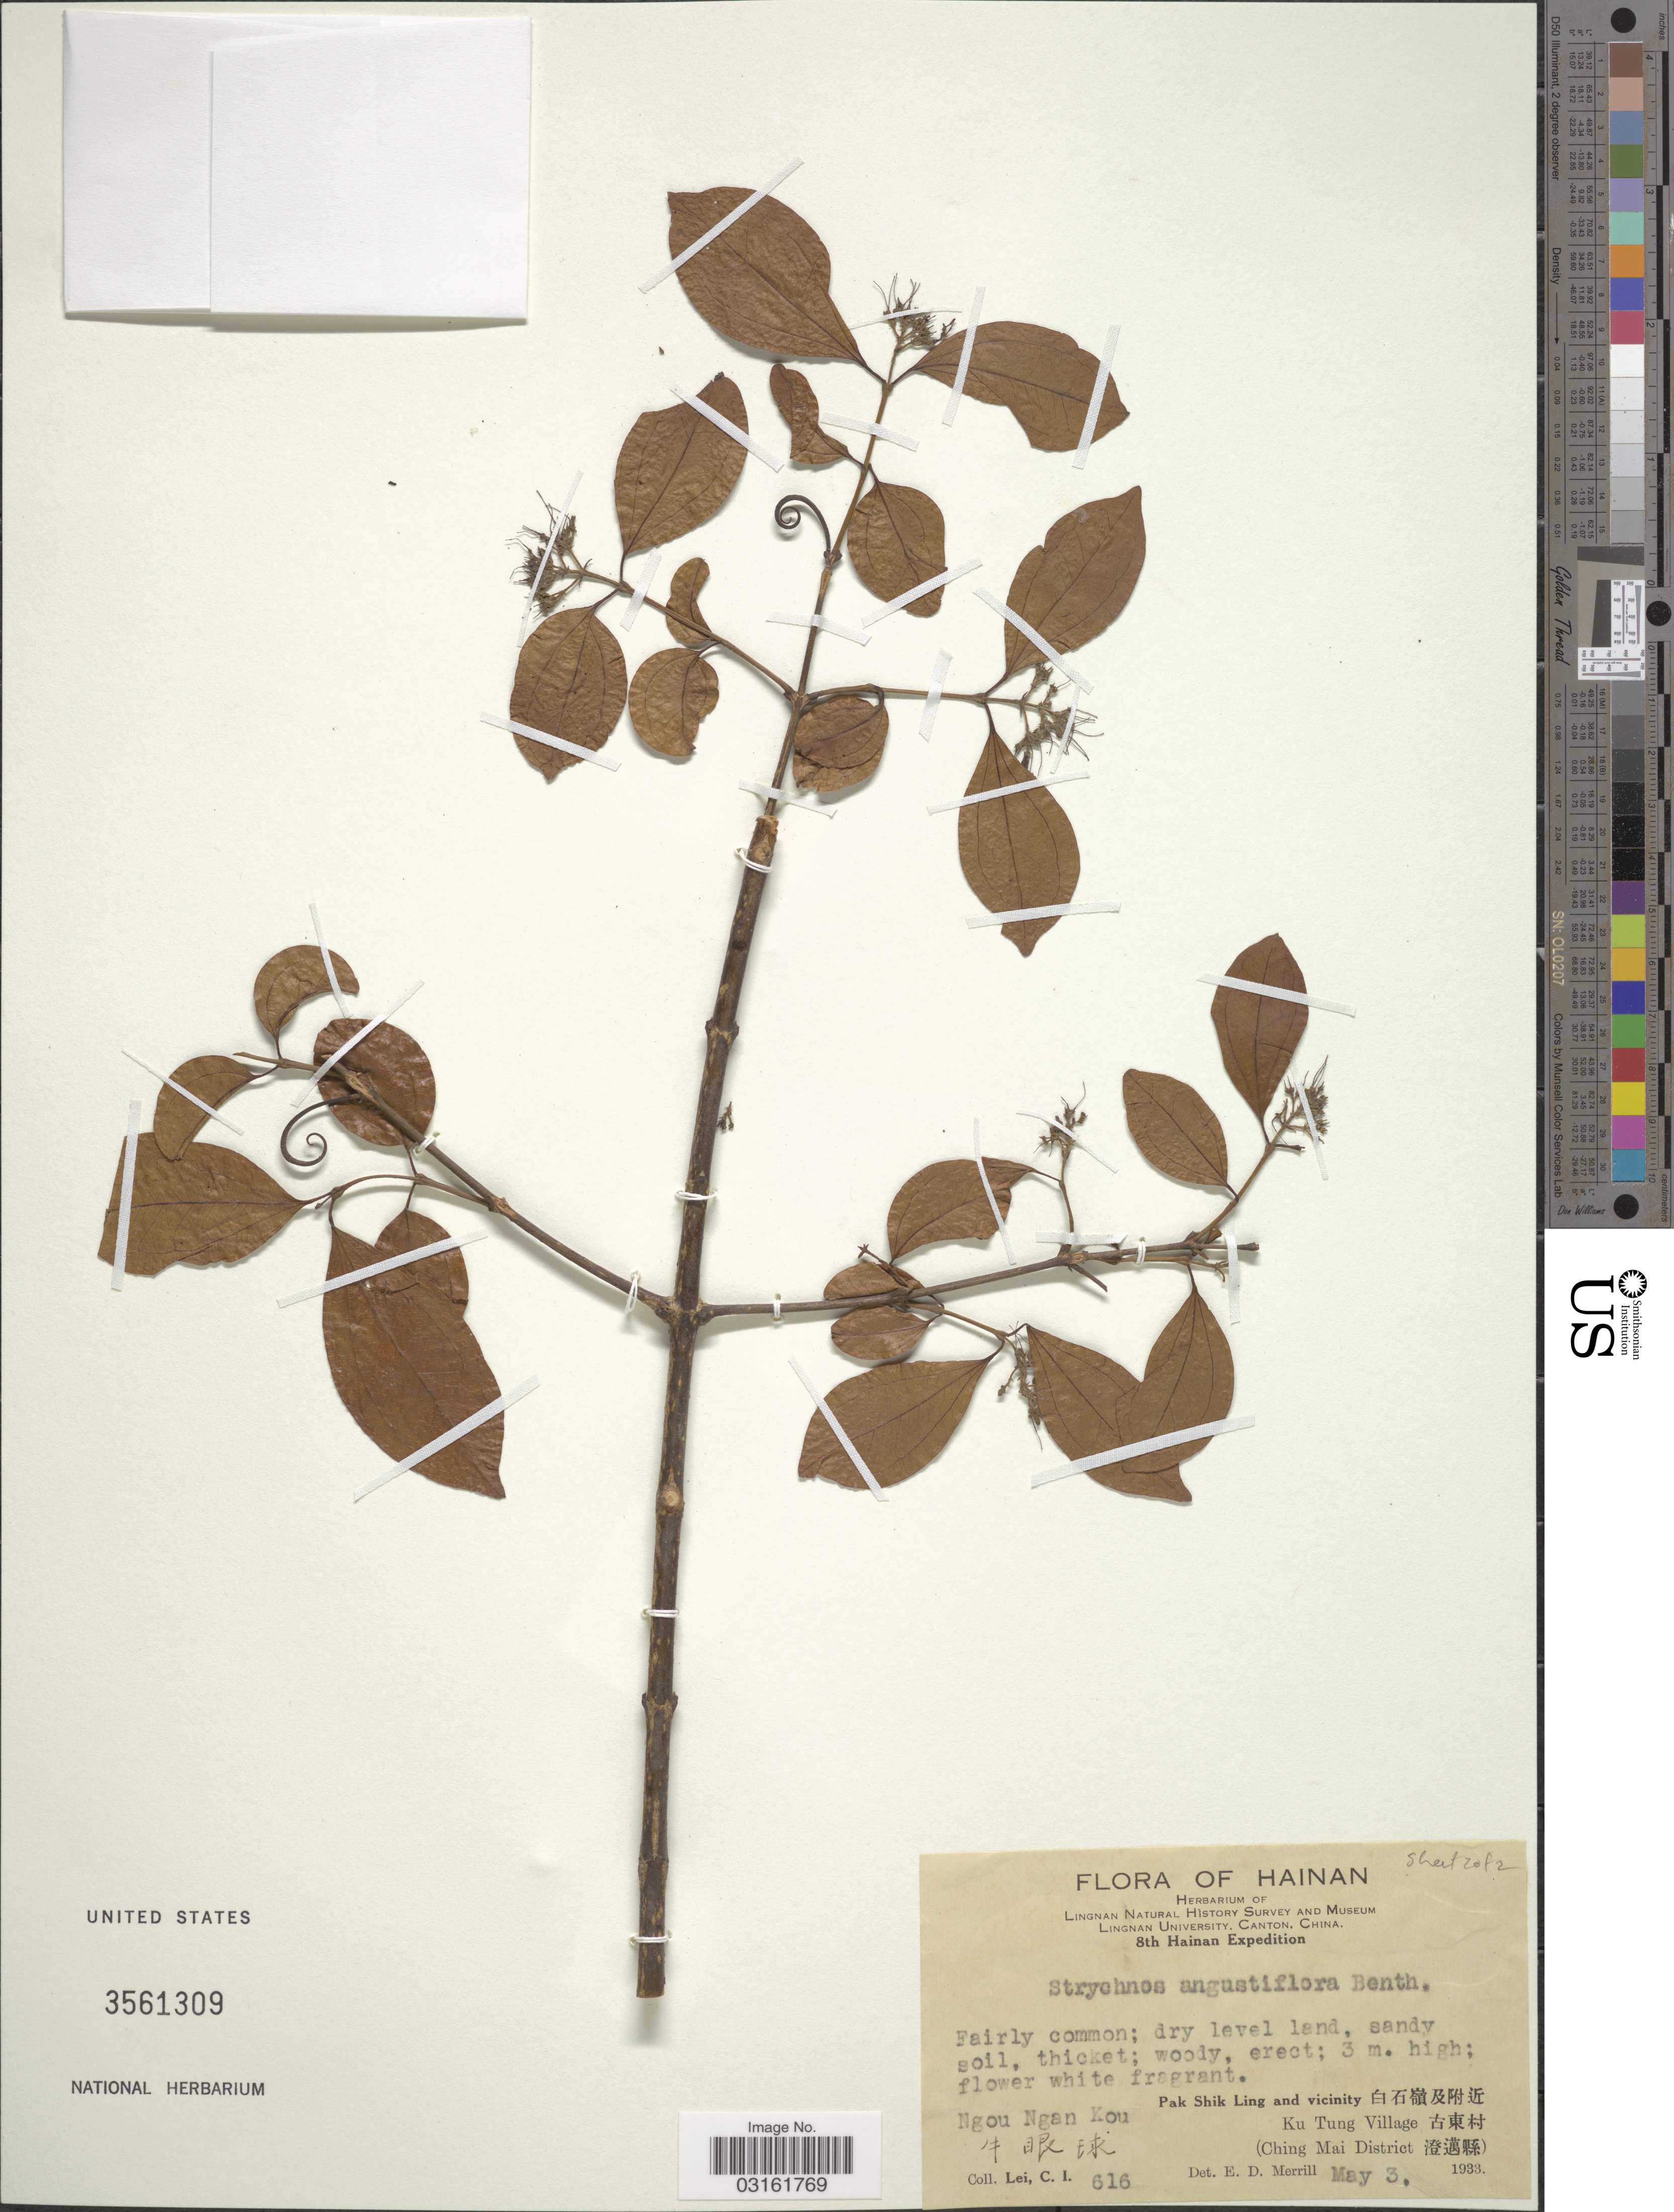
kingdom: Plantae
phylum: Tracheophyta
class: Magnoliopsida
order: Gentianales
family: Loganiaceae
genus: Strychnos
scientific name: Strychnos angustiflora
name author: Benth.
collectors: C. I. Lei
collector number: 616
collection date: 1933-05-03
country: China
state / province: Hainan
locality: PakShikLing and Vicinity, Ku Tung Village, (Ching Mai District)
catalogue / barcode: US 3561309